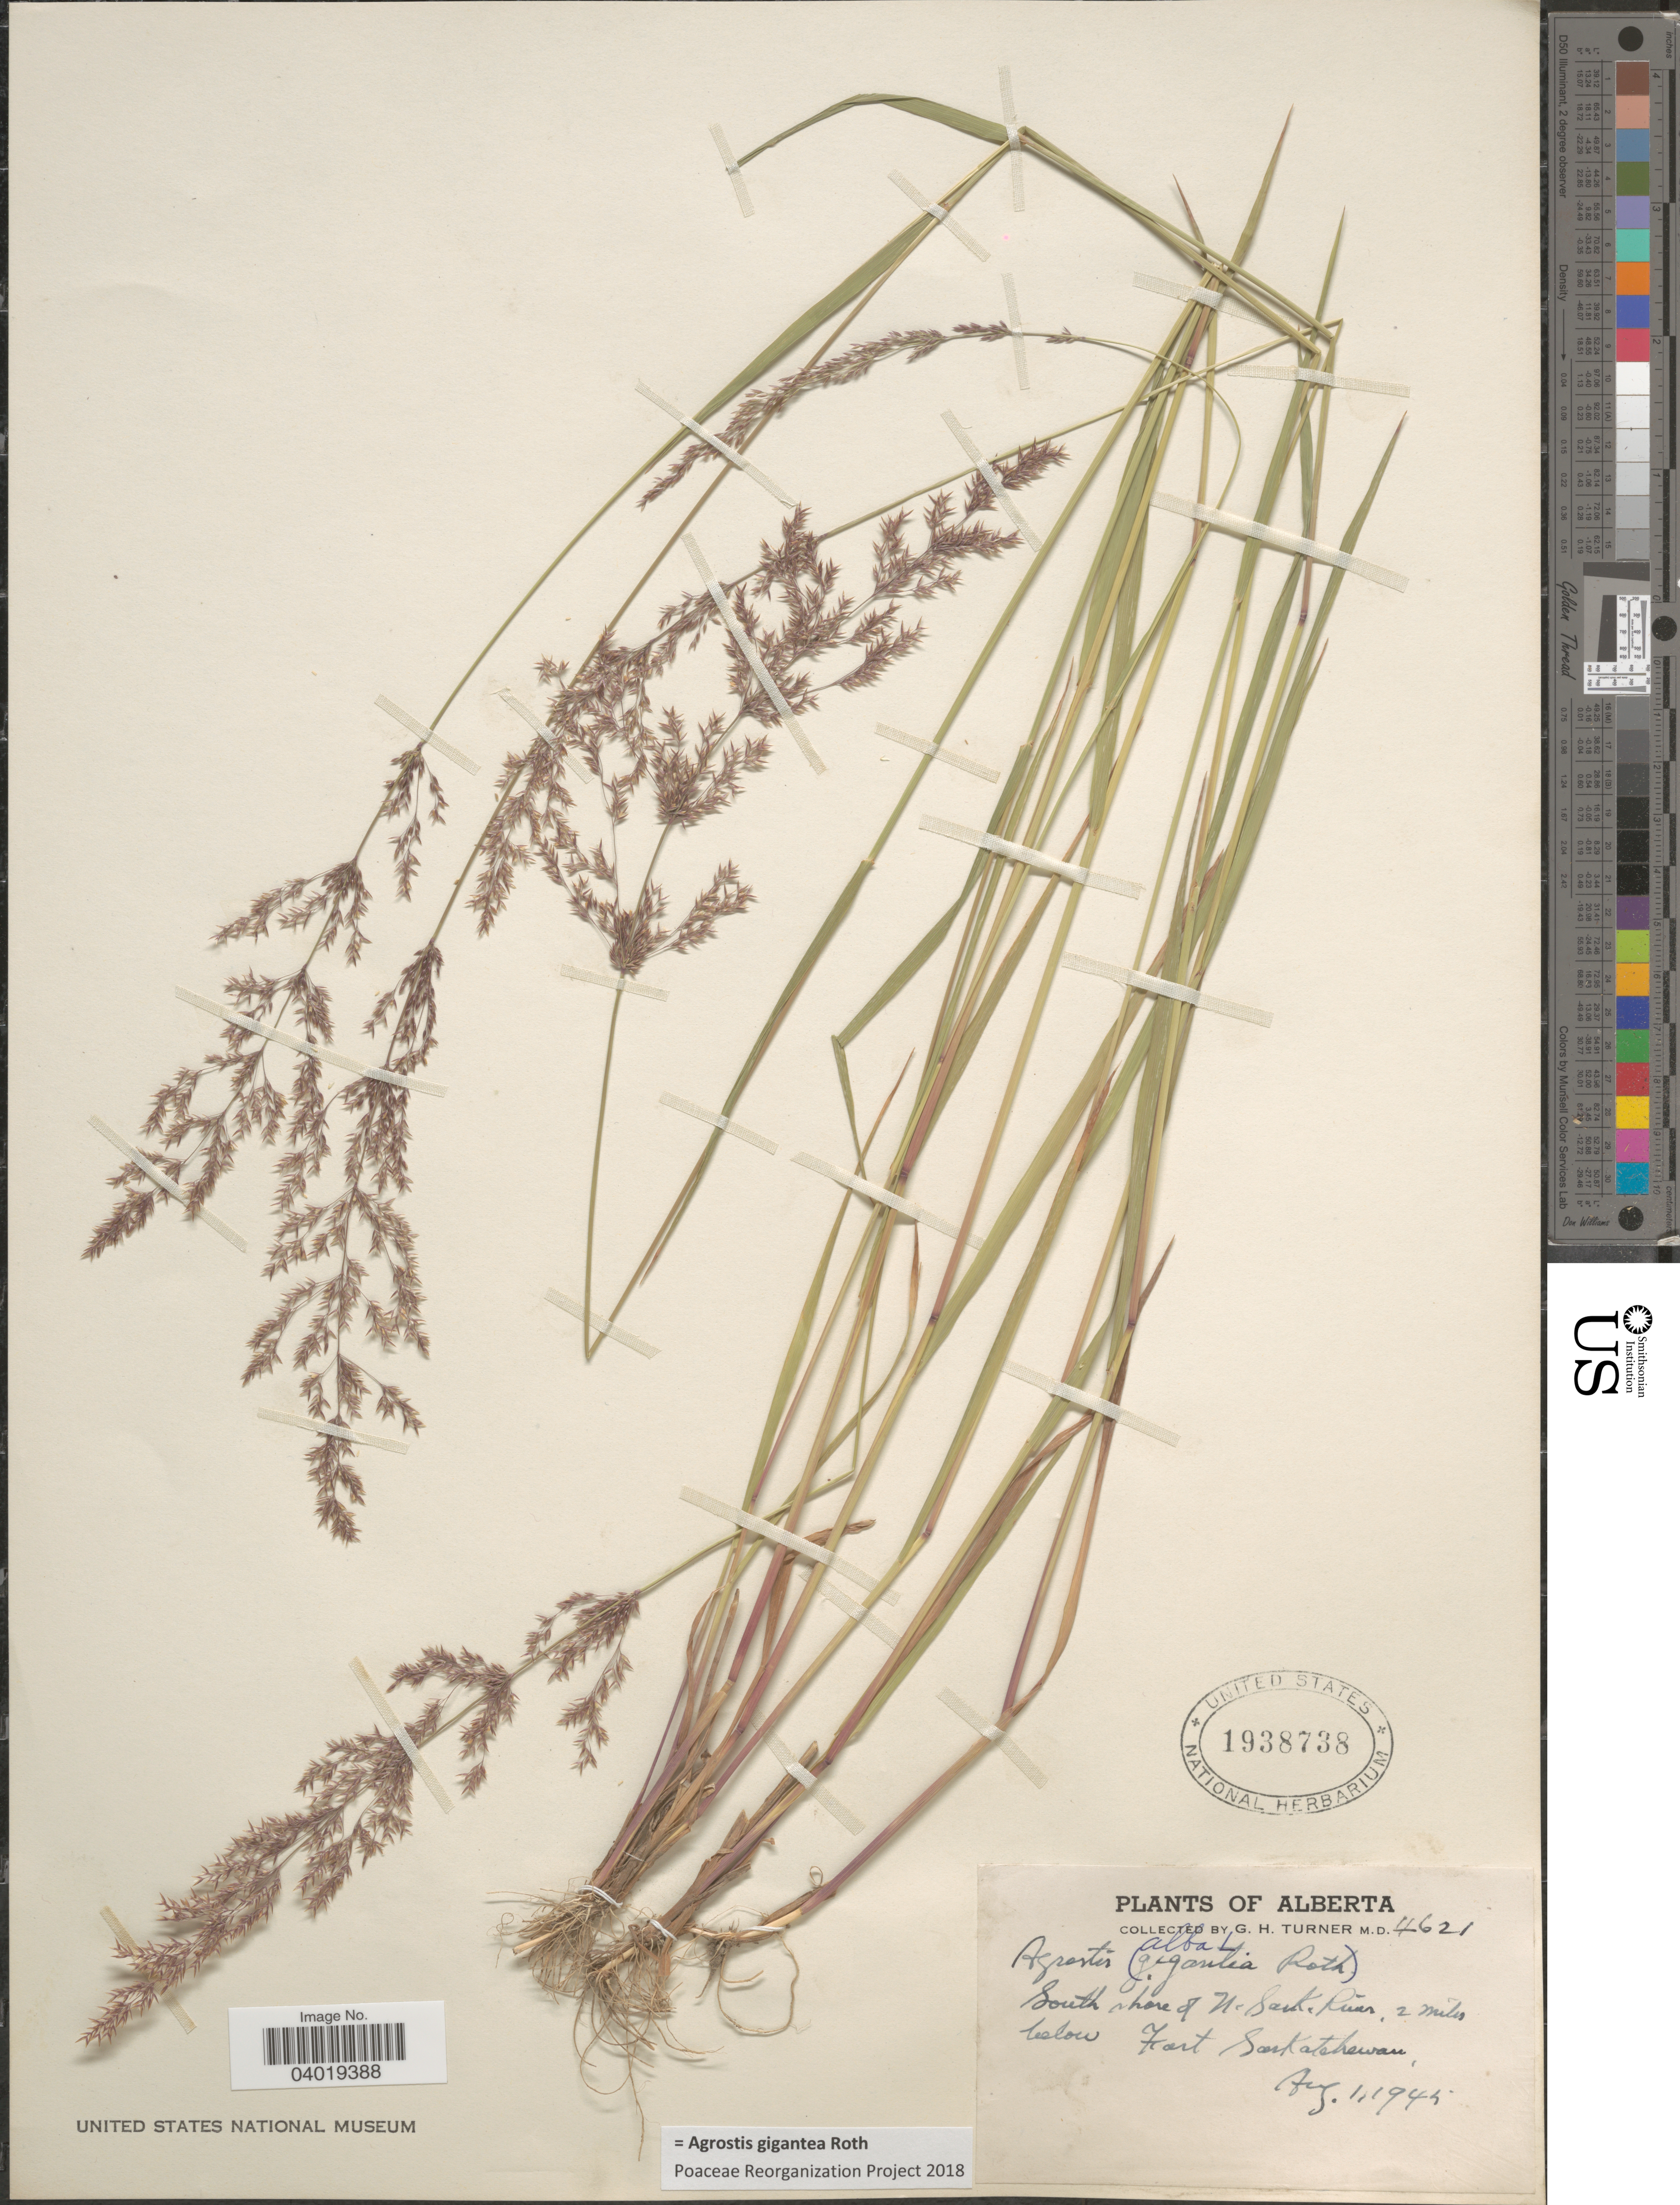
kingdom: Plantae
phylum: Tracheophyta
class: Liliopsida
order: Poales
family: Poaceae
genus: Agrostis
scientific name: Agrostis gigantea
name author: Roth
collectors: G. H. Turner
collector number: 4621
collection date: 1945-08-01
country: Canada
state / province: Alberta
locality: South shore of N. Sask. River, 2 miles below Fort Saskatchewan.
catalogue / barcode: US 1938738